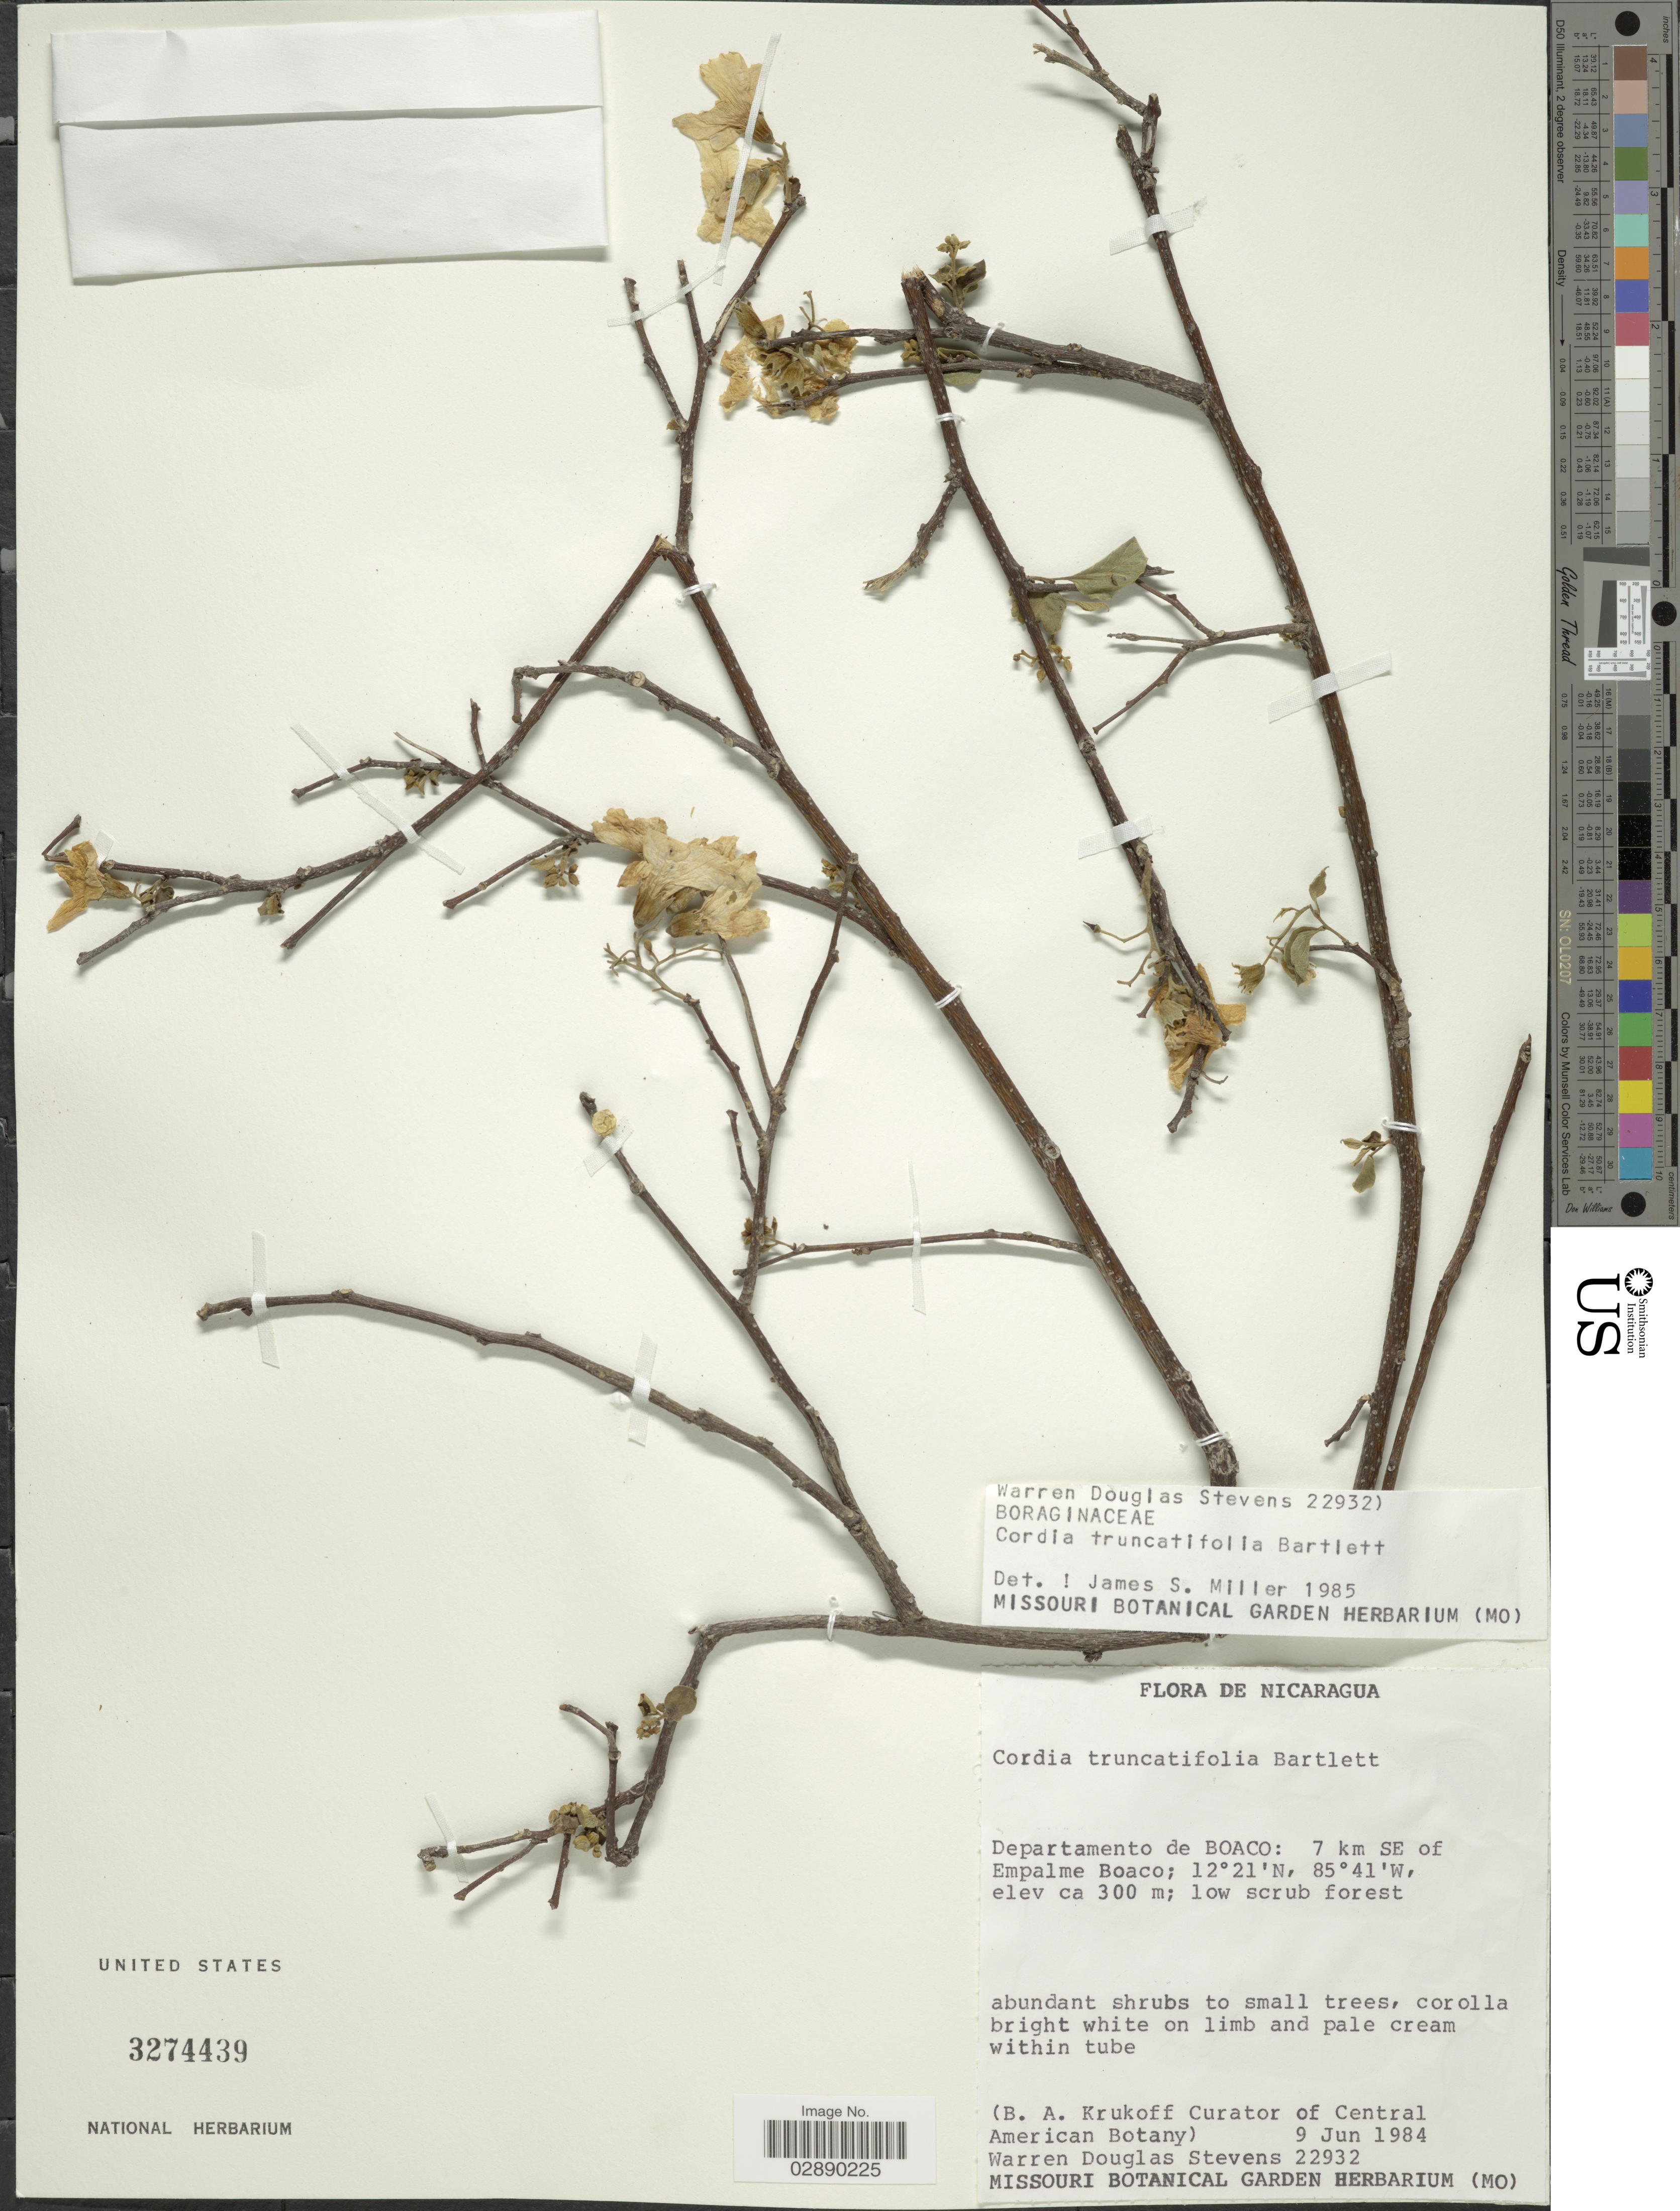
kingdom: Plantae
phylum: Tracheophyta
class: Magnoliopsida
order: Boraginales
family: Cordiaceae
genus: Cordia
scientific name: Cordia truncatifolia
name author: Bartlett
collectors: W. D. Stevens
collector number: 22932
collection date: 1984-06-09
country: Nicaragua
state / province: Boaco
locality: Departamento de Boaco: 7 km SE of Empalme Boaco.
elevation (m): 300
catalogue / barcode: US 3274439